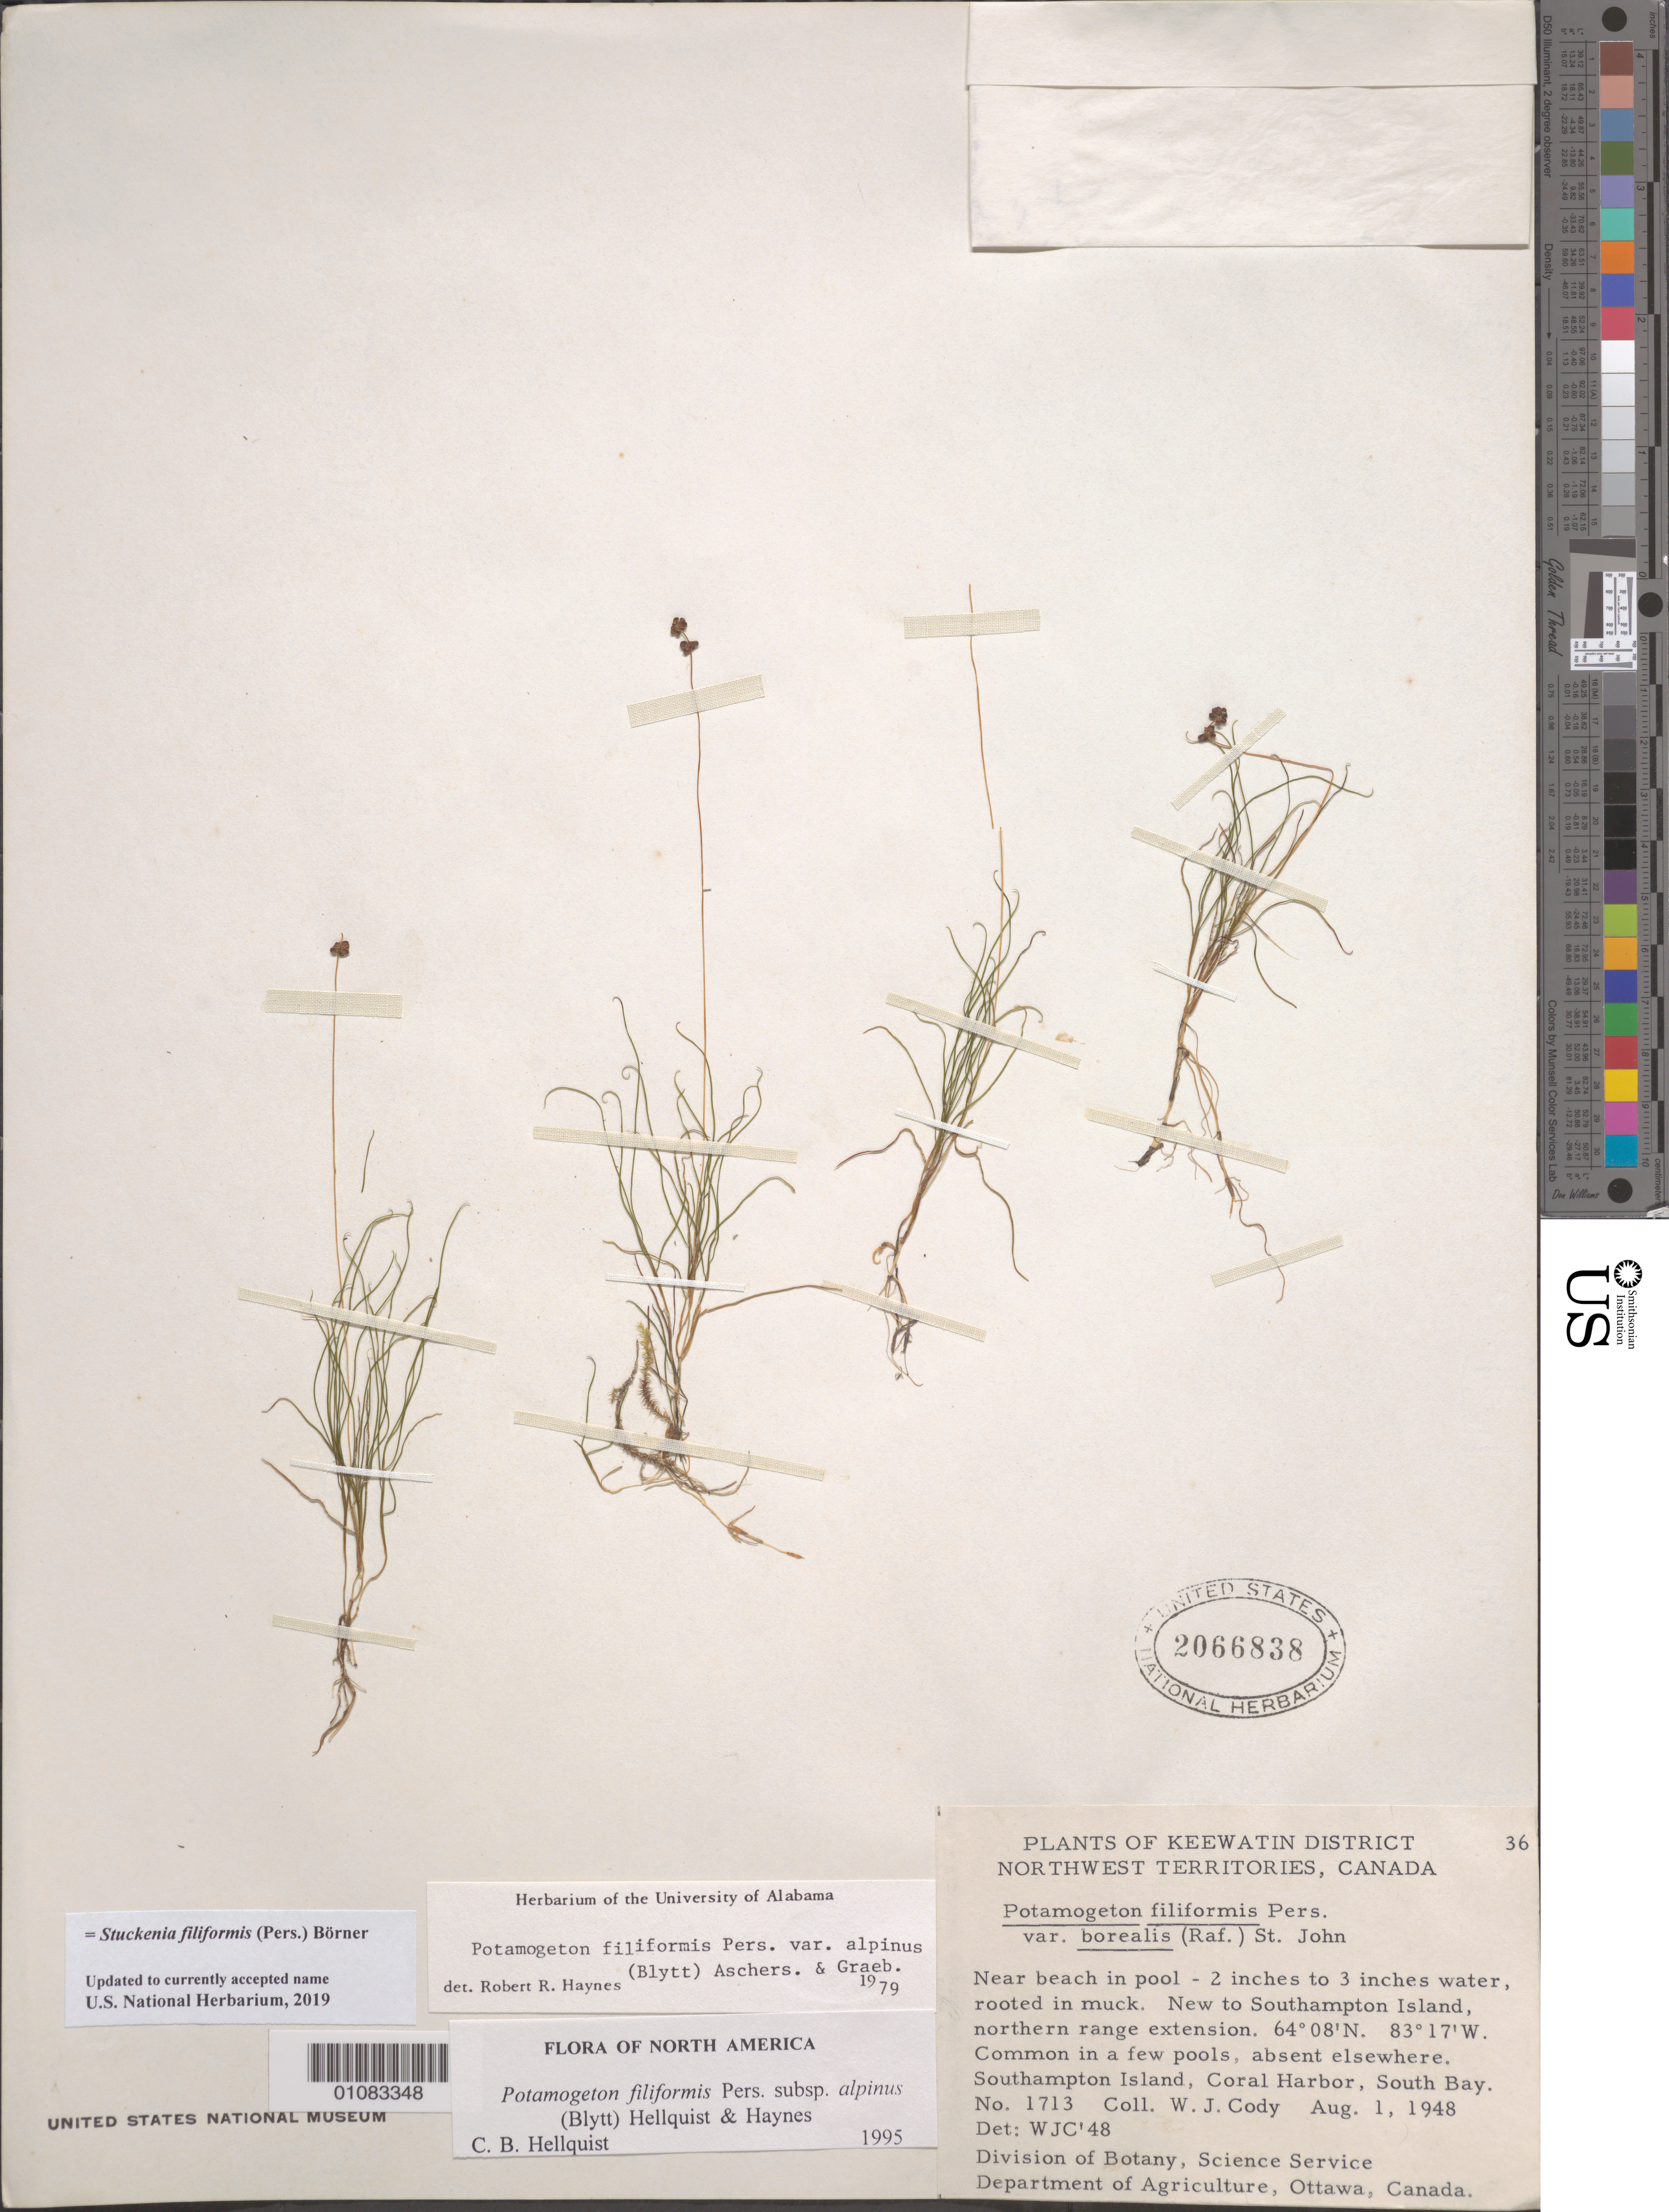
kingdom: Plantae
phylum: Tracheophyta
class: Liliopsida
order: Alismatales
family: Potamogetonaceae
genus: Stuckenia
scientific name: Stuckenia filiformis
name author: (Pers.) Börner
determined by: Strong, Mark T., (BOT), Smithsonian Institution - National Museum of Natural History (UNITED STATES)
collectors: W. Cody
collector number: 1713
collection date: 1948-08-01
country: Canada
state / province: Northwest Territories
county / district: Keewatin District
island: Southampton Island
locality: Coral Harbor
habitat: Near beach in pool, rooted in muck. Common in a few pools, absent everywhere.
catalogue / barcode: US 2066838